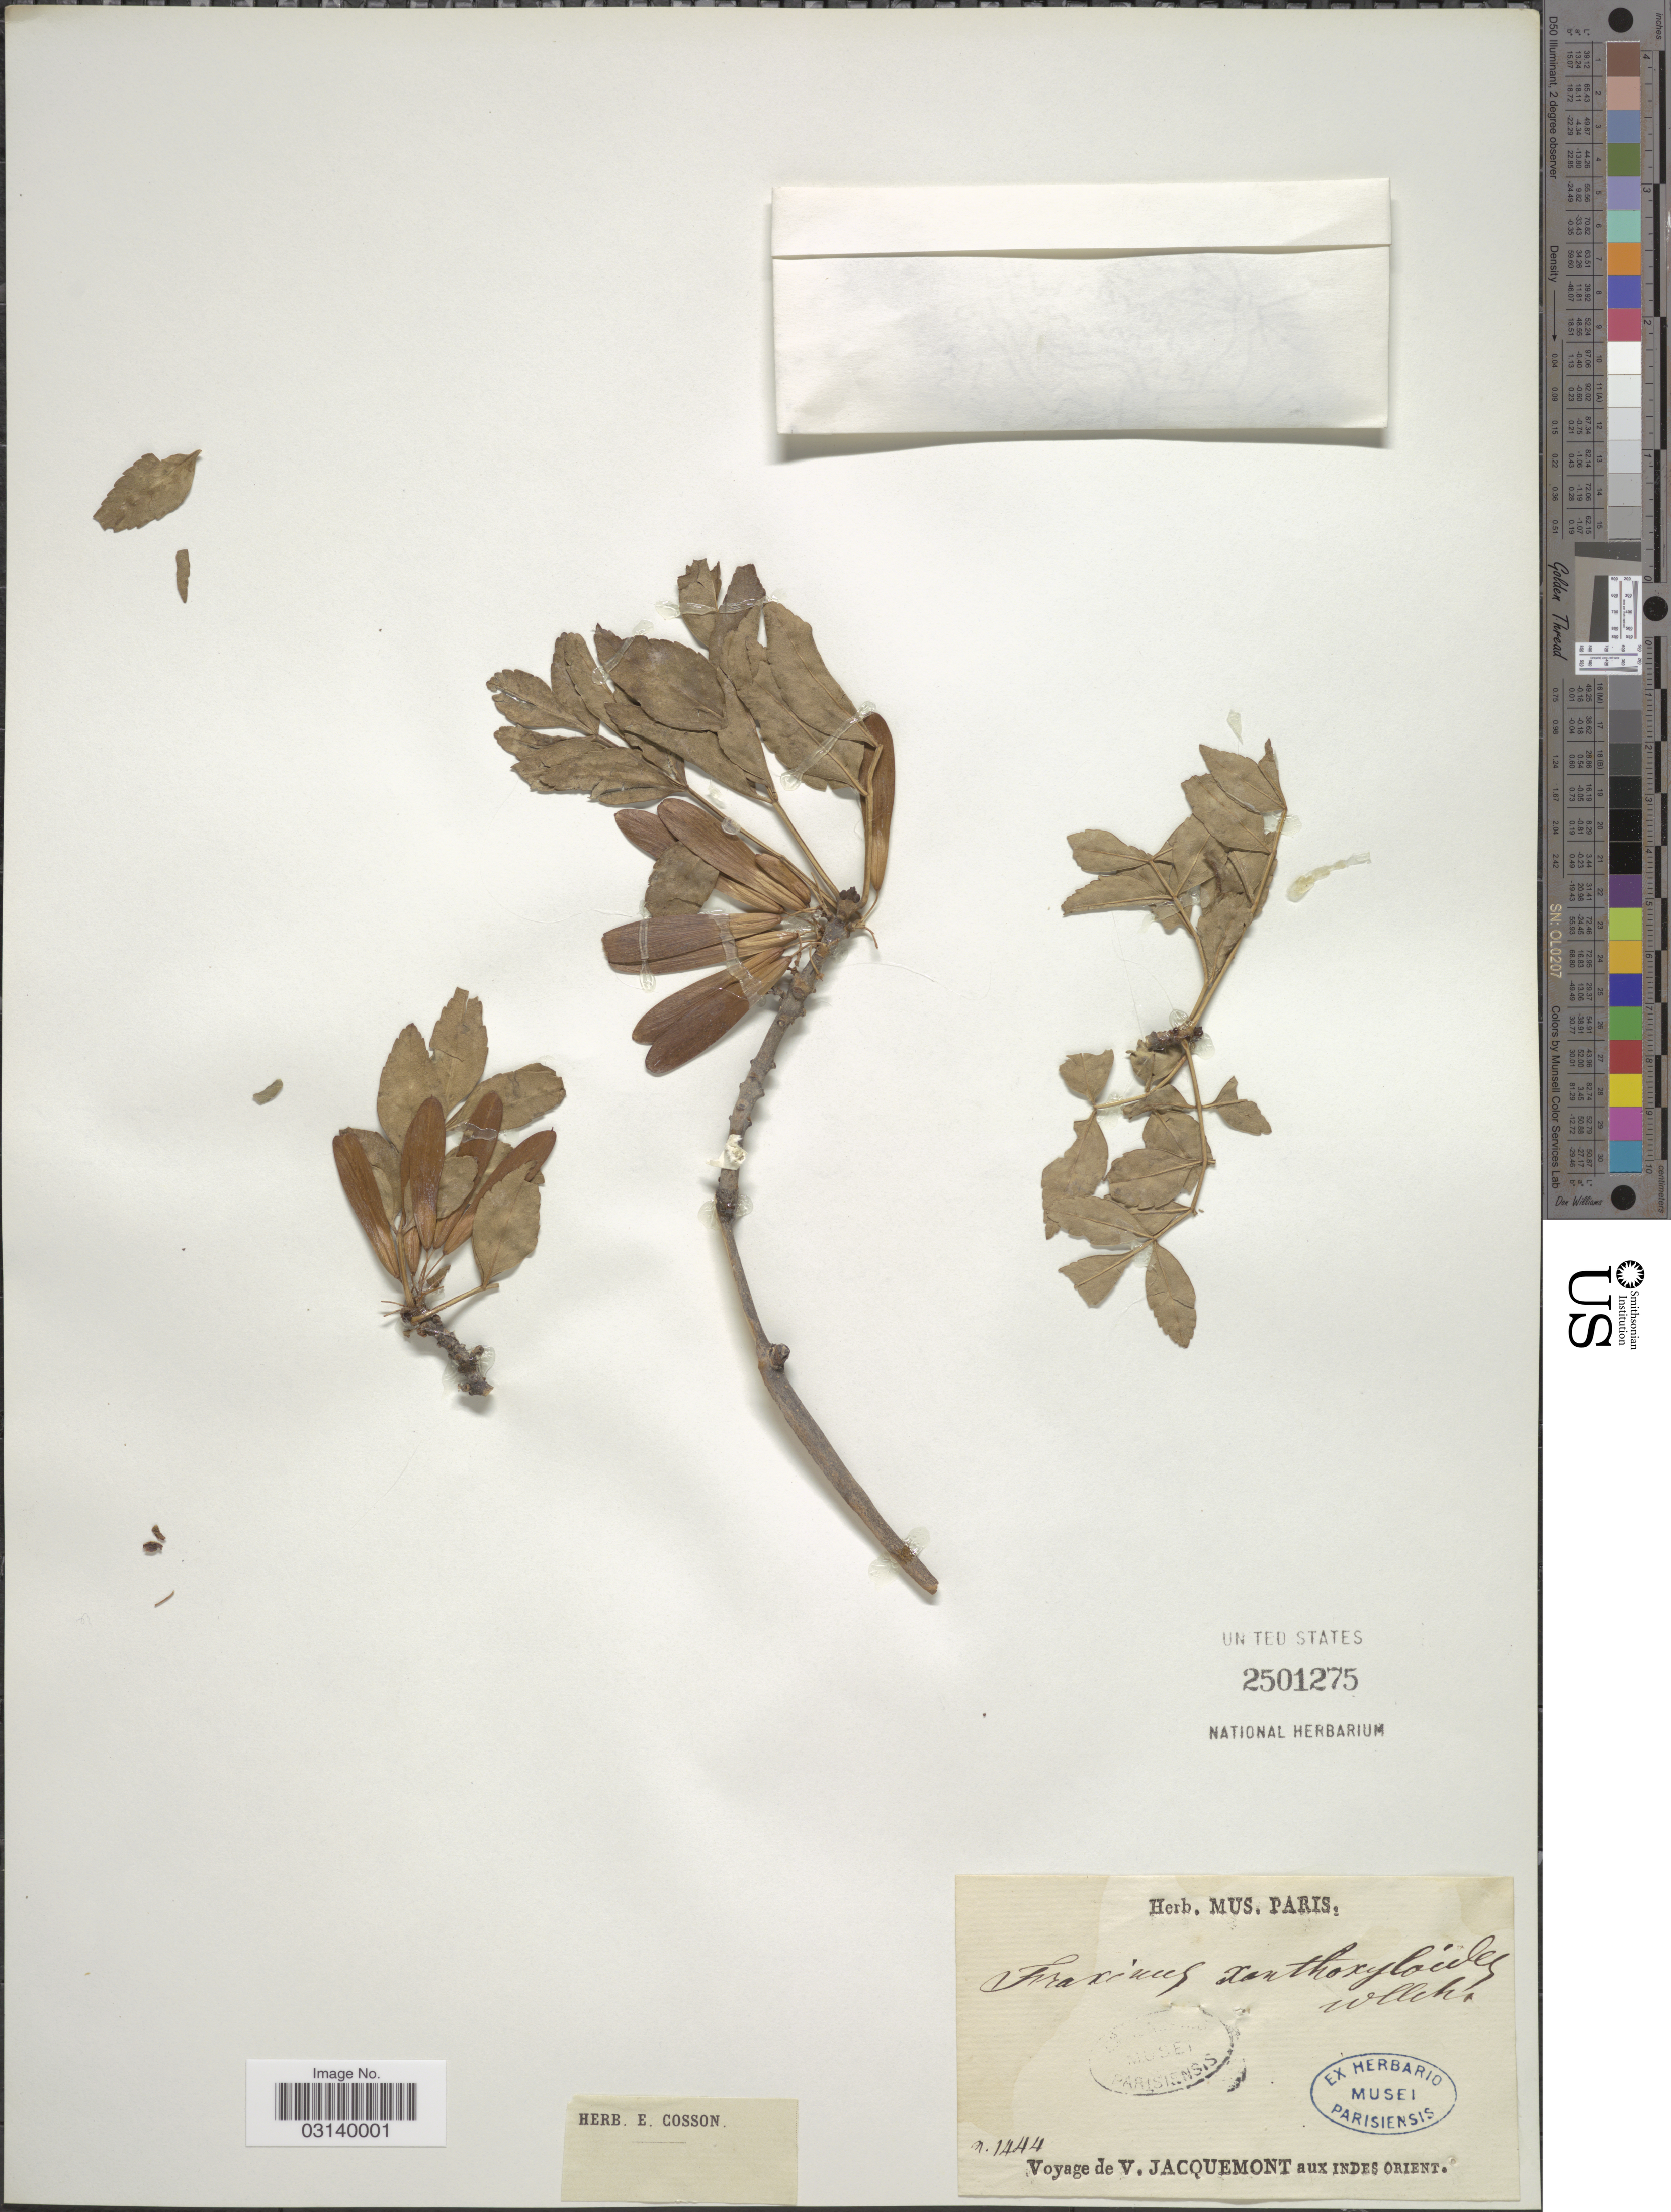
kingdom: Plantae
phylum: Tracheophyta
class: Magnoliopsida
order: Lamiales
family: Oleaceae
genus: Fraxinus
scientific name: Fraxinus xanthoxyloides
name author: (G. Don) Wall. ex A. DC.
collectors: V. Jacquemont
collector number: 1444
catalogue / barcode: US 2501275